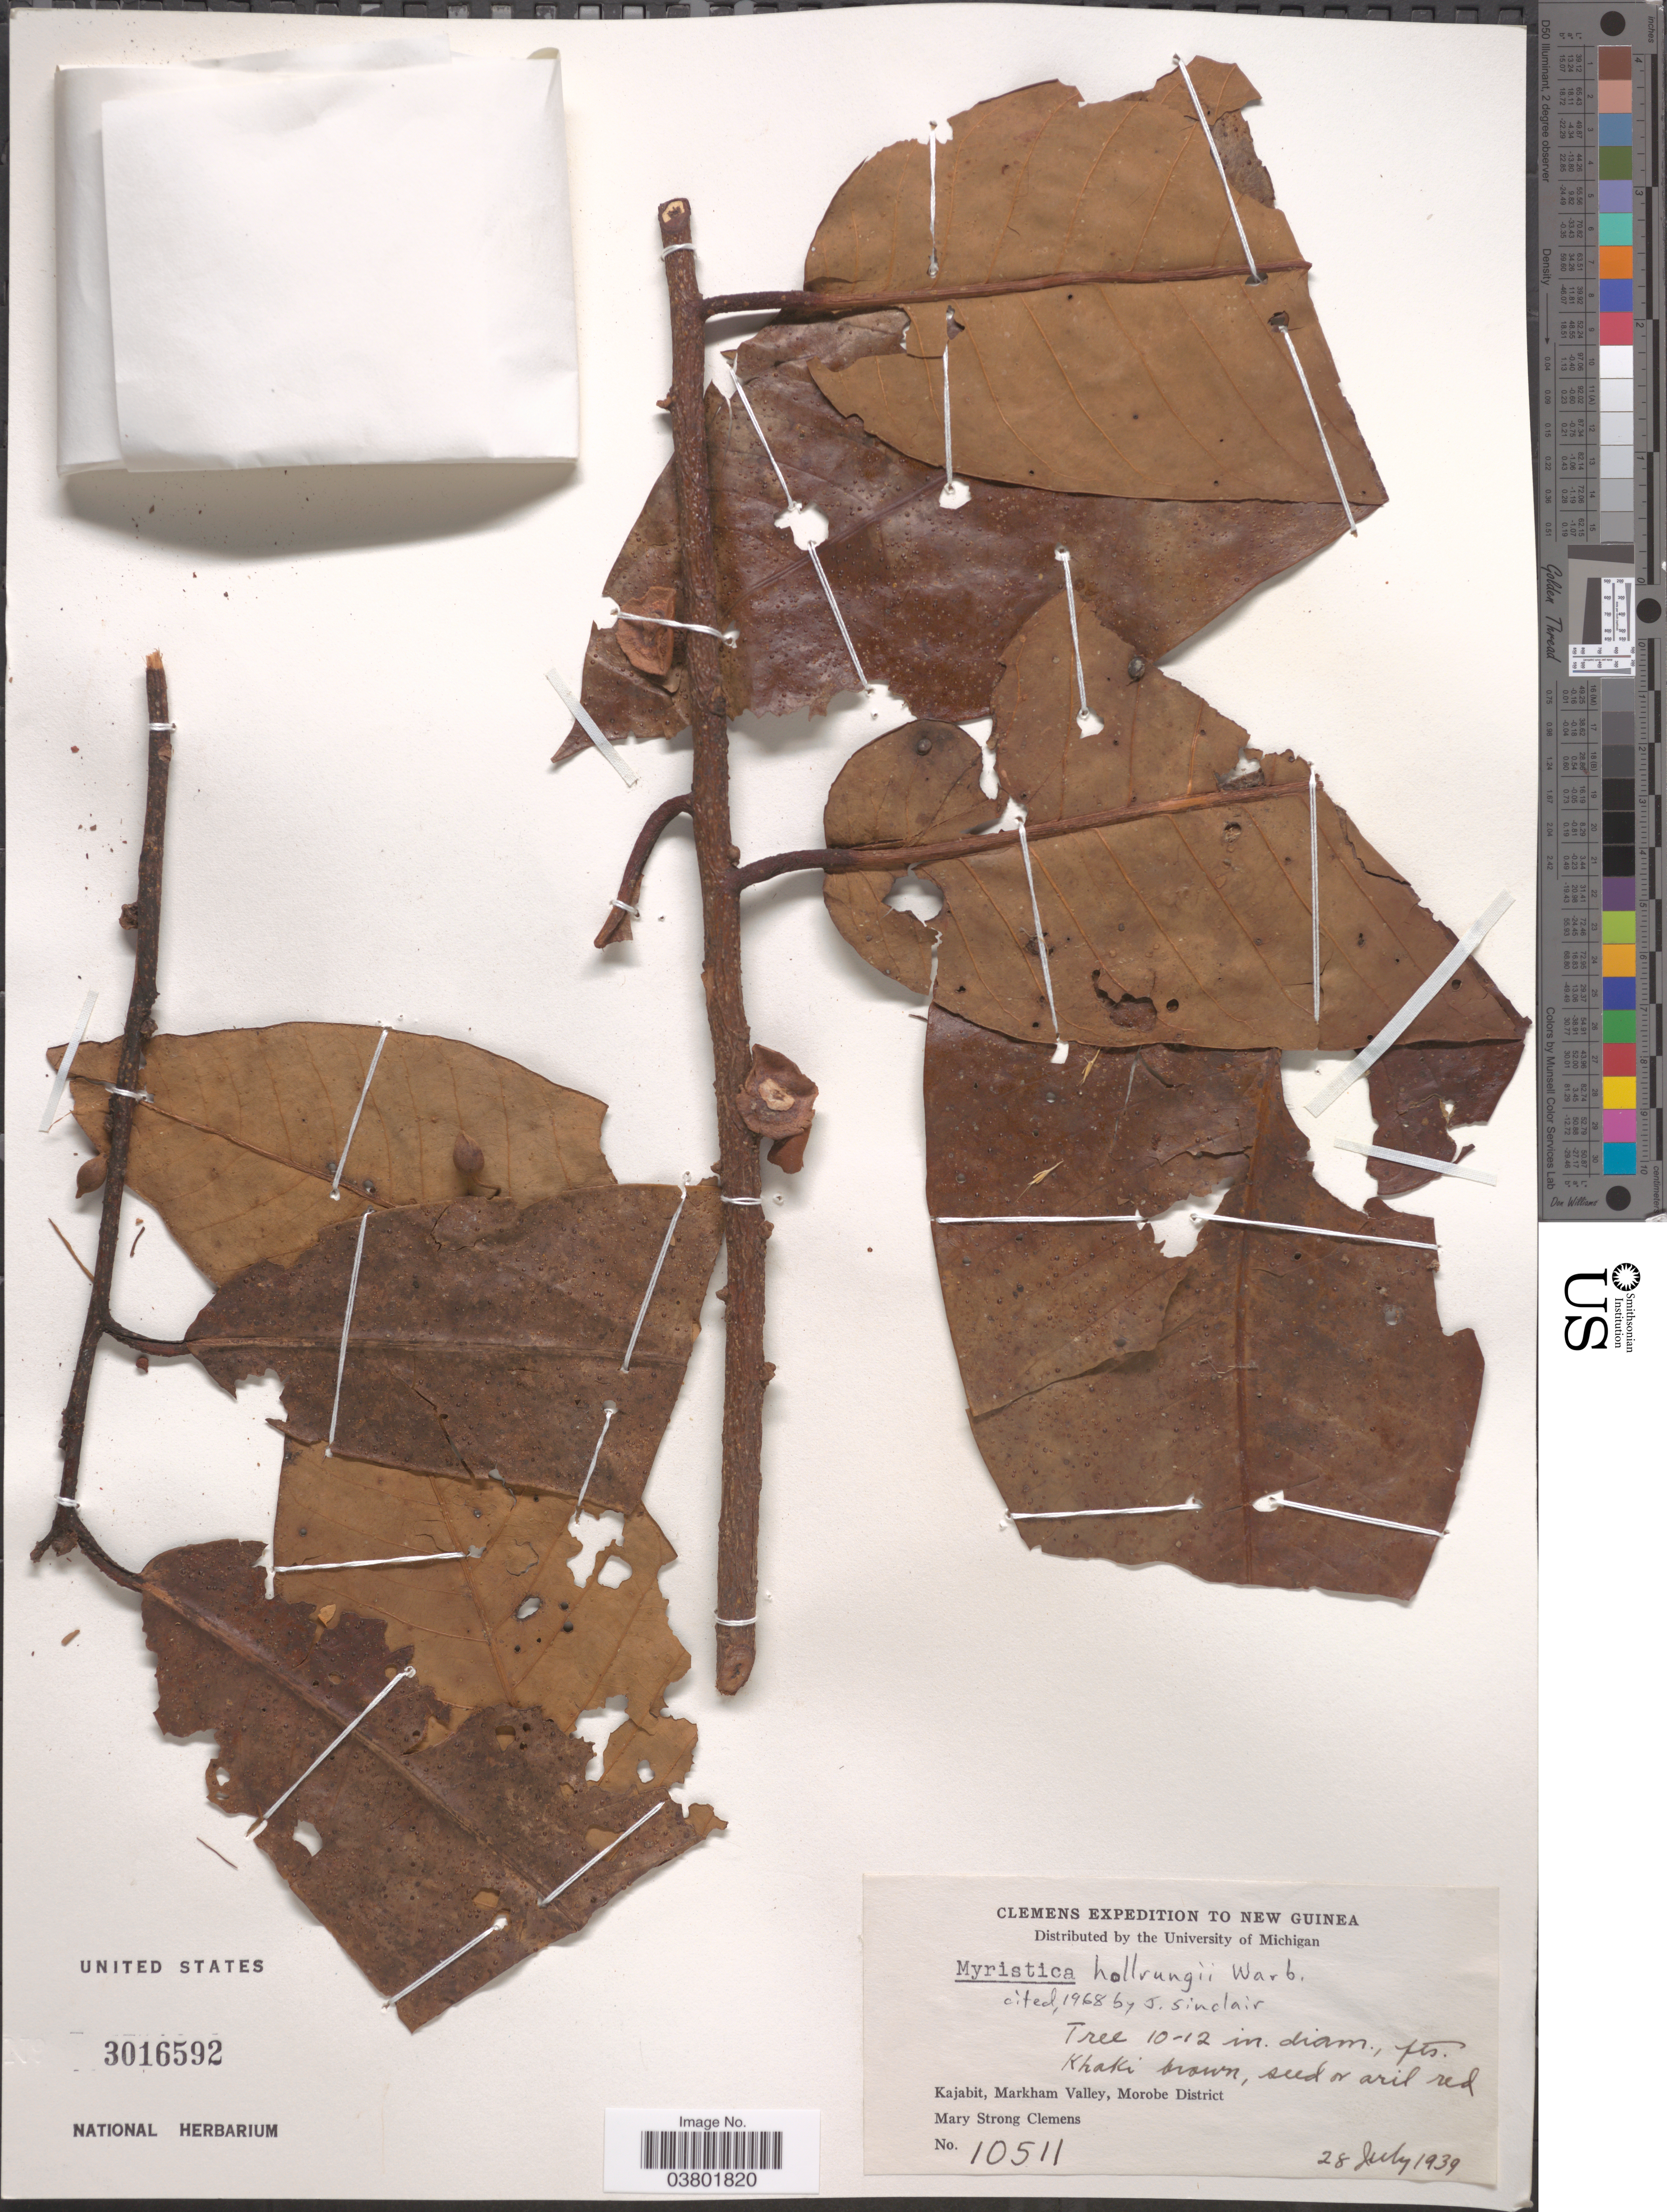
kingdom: Plantae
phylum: Tracheophyta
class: Magnoliopsida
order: Magnoliales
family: Myristicaceae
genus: Myristica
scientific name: Myristica hollrungii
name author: Warb.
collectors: M. S. Clemens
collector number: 10511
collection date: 1939-07-28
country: Papua New Guinea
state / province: Morobe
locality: New Guinea. Kajabit, Markham Valley, Morobe District.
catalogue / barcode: US 3016592